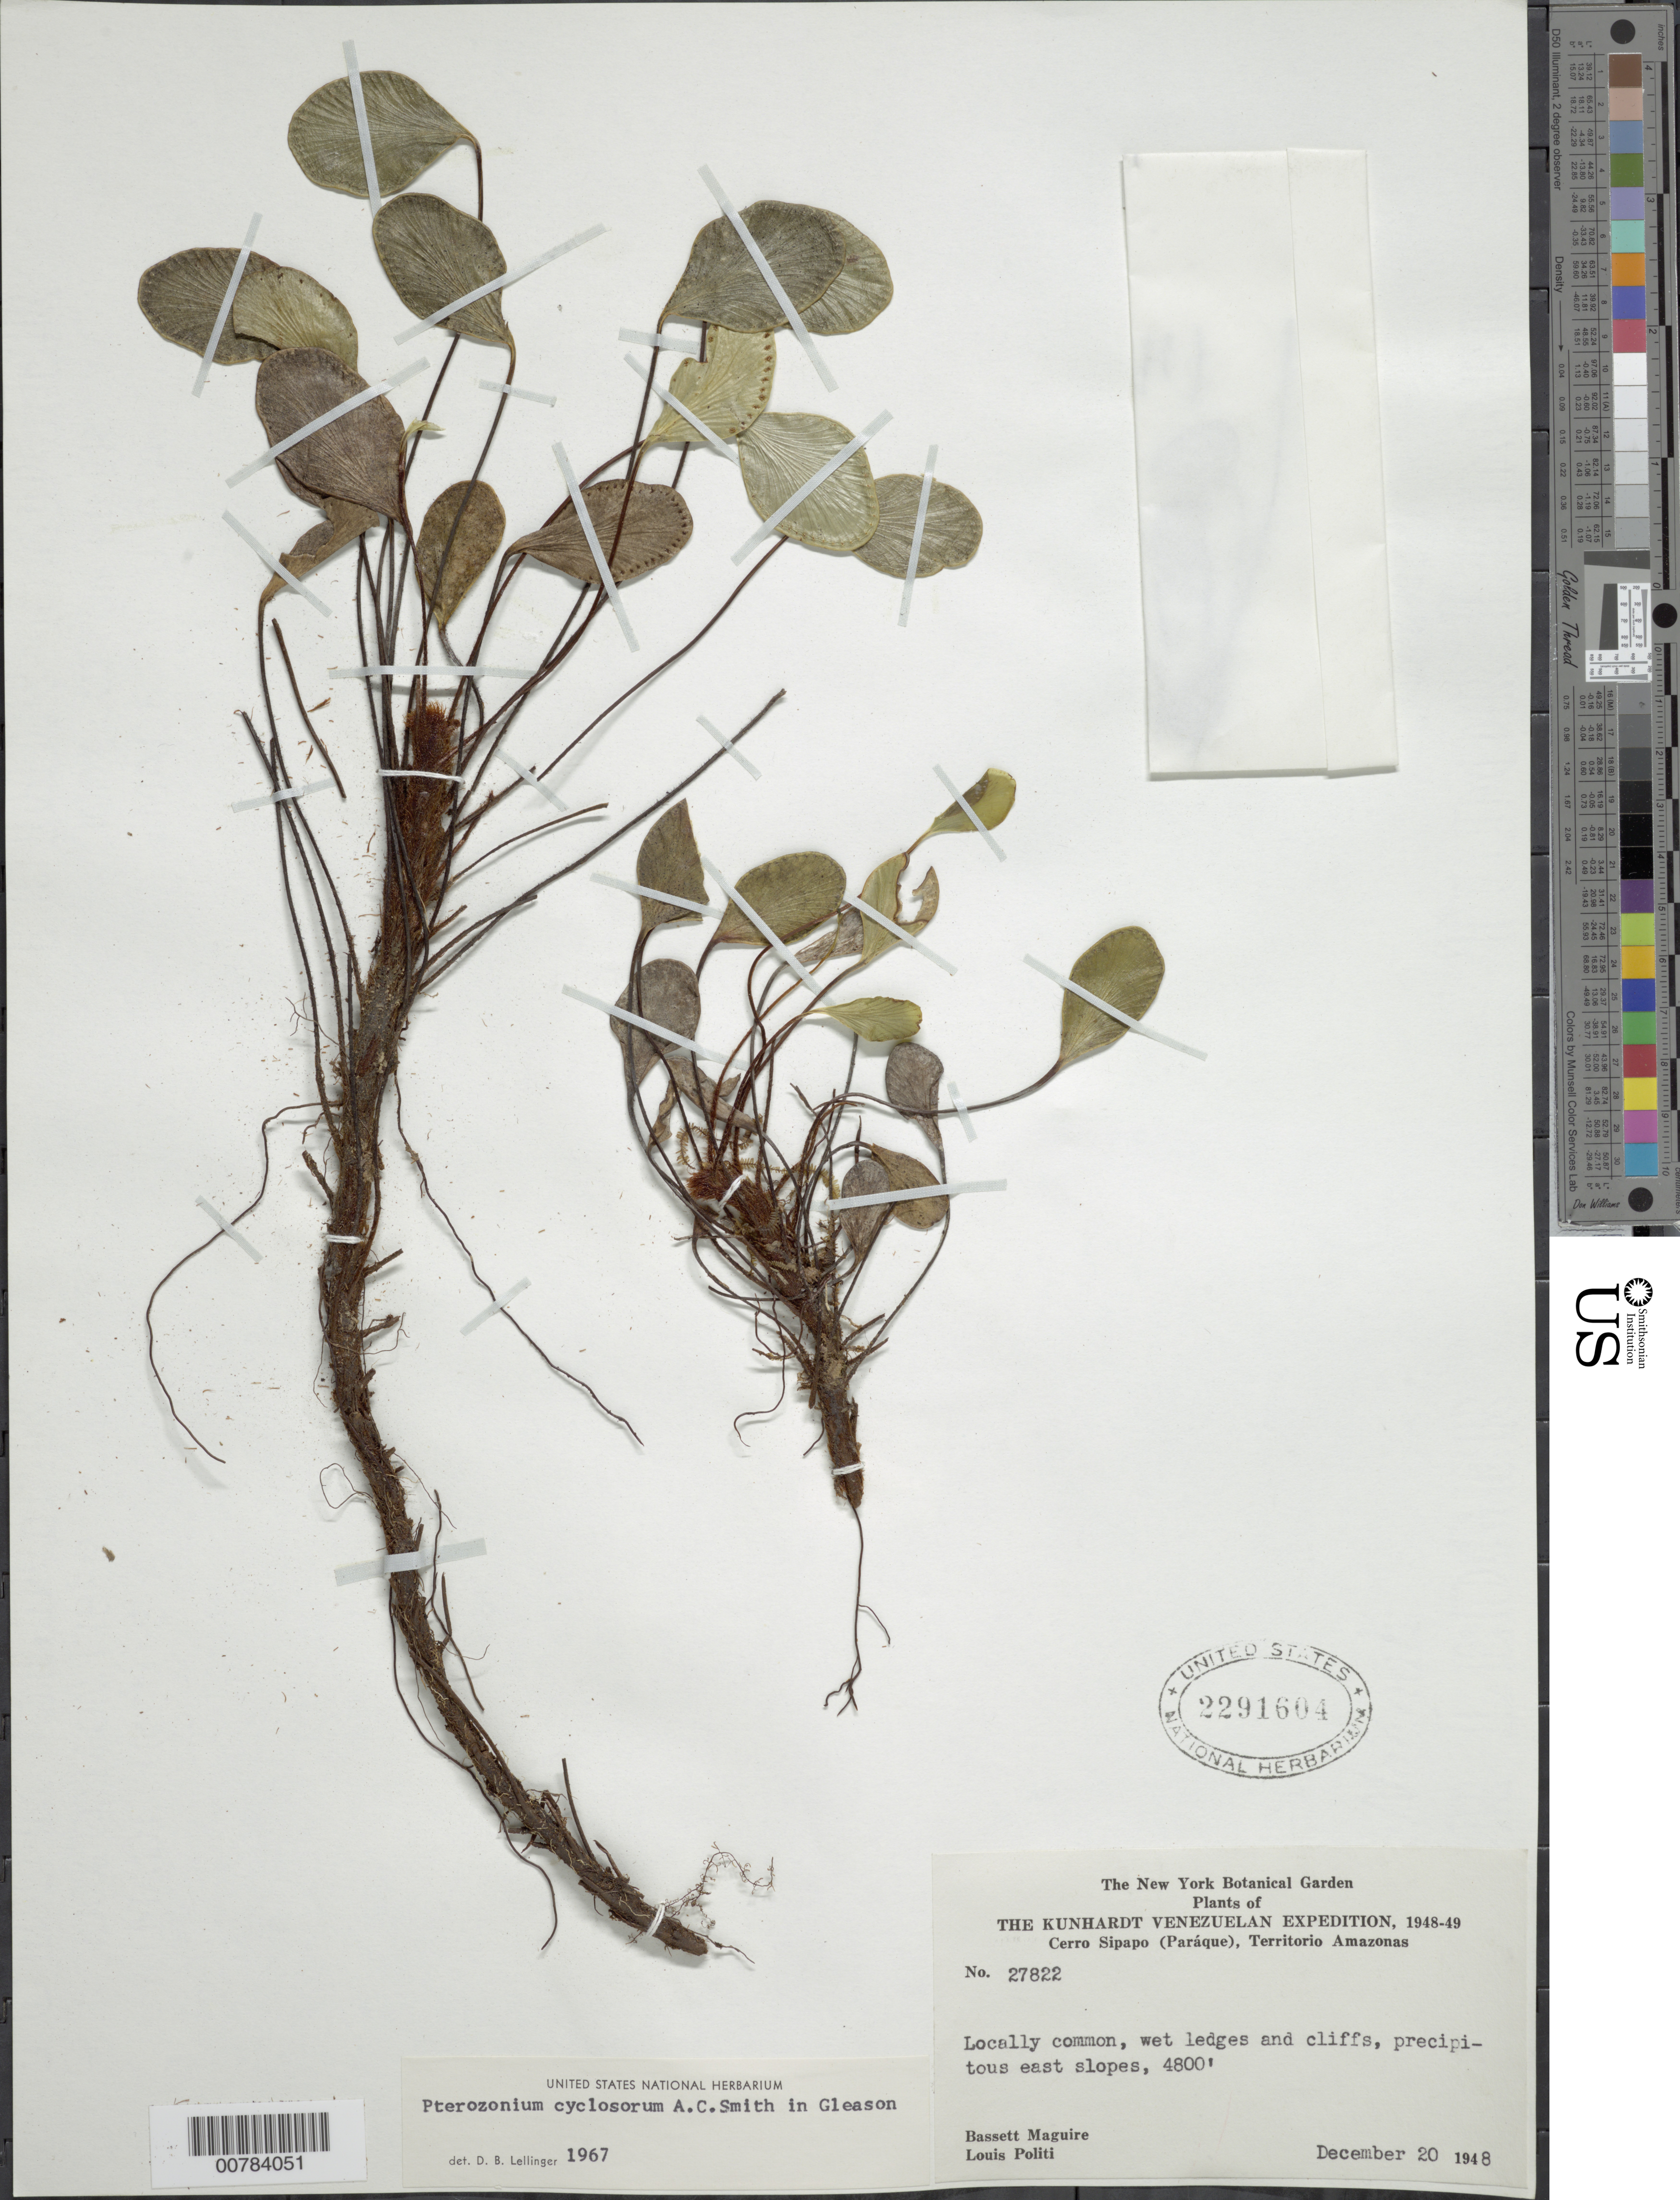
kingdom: Plantae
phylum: Tracheophyta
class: Polypodiopsida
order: Polypodiales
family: Pteridaceae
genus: Pterozonium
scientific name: Pterozonium cyclosorum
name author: A.C. Sm.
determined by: Lellinger, David B., (BOT), Smithsonian Institution - National Museum of Natural History (UNITED STATES)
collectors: B. Maguire & L. Politi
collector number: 27822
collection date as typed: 20-Dec-48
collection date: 1948-12-20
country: Venezuela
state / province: Amazonas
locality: Cerro Sipapo (Paráque), E slopes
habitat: Wet ledges and cliffs, precipitous slopes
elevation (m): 1463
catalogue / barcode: US 2291604